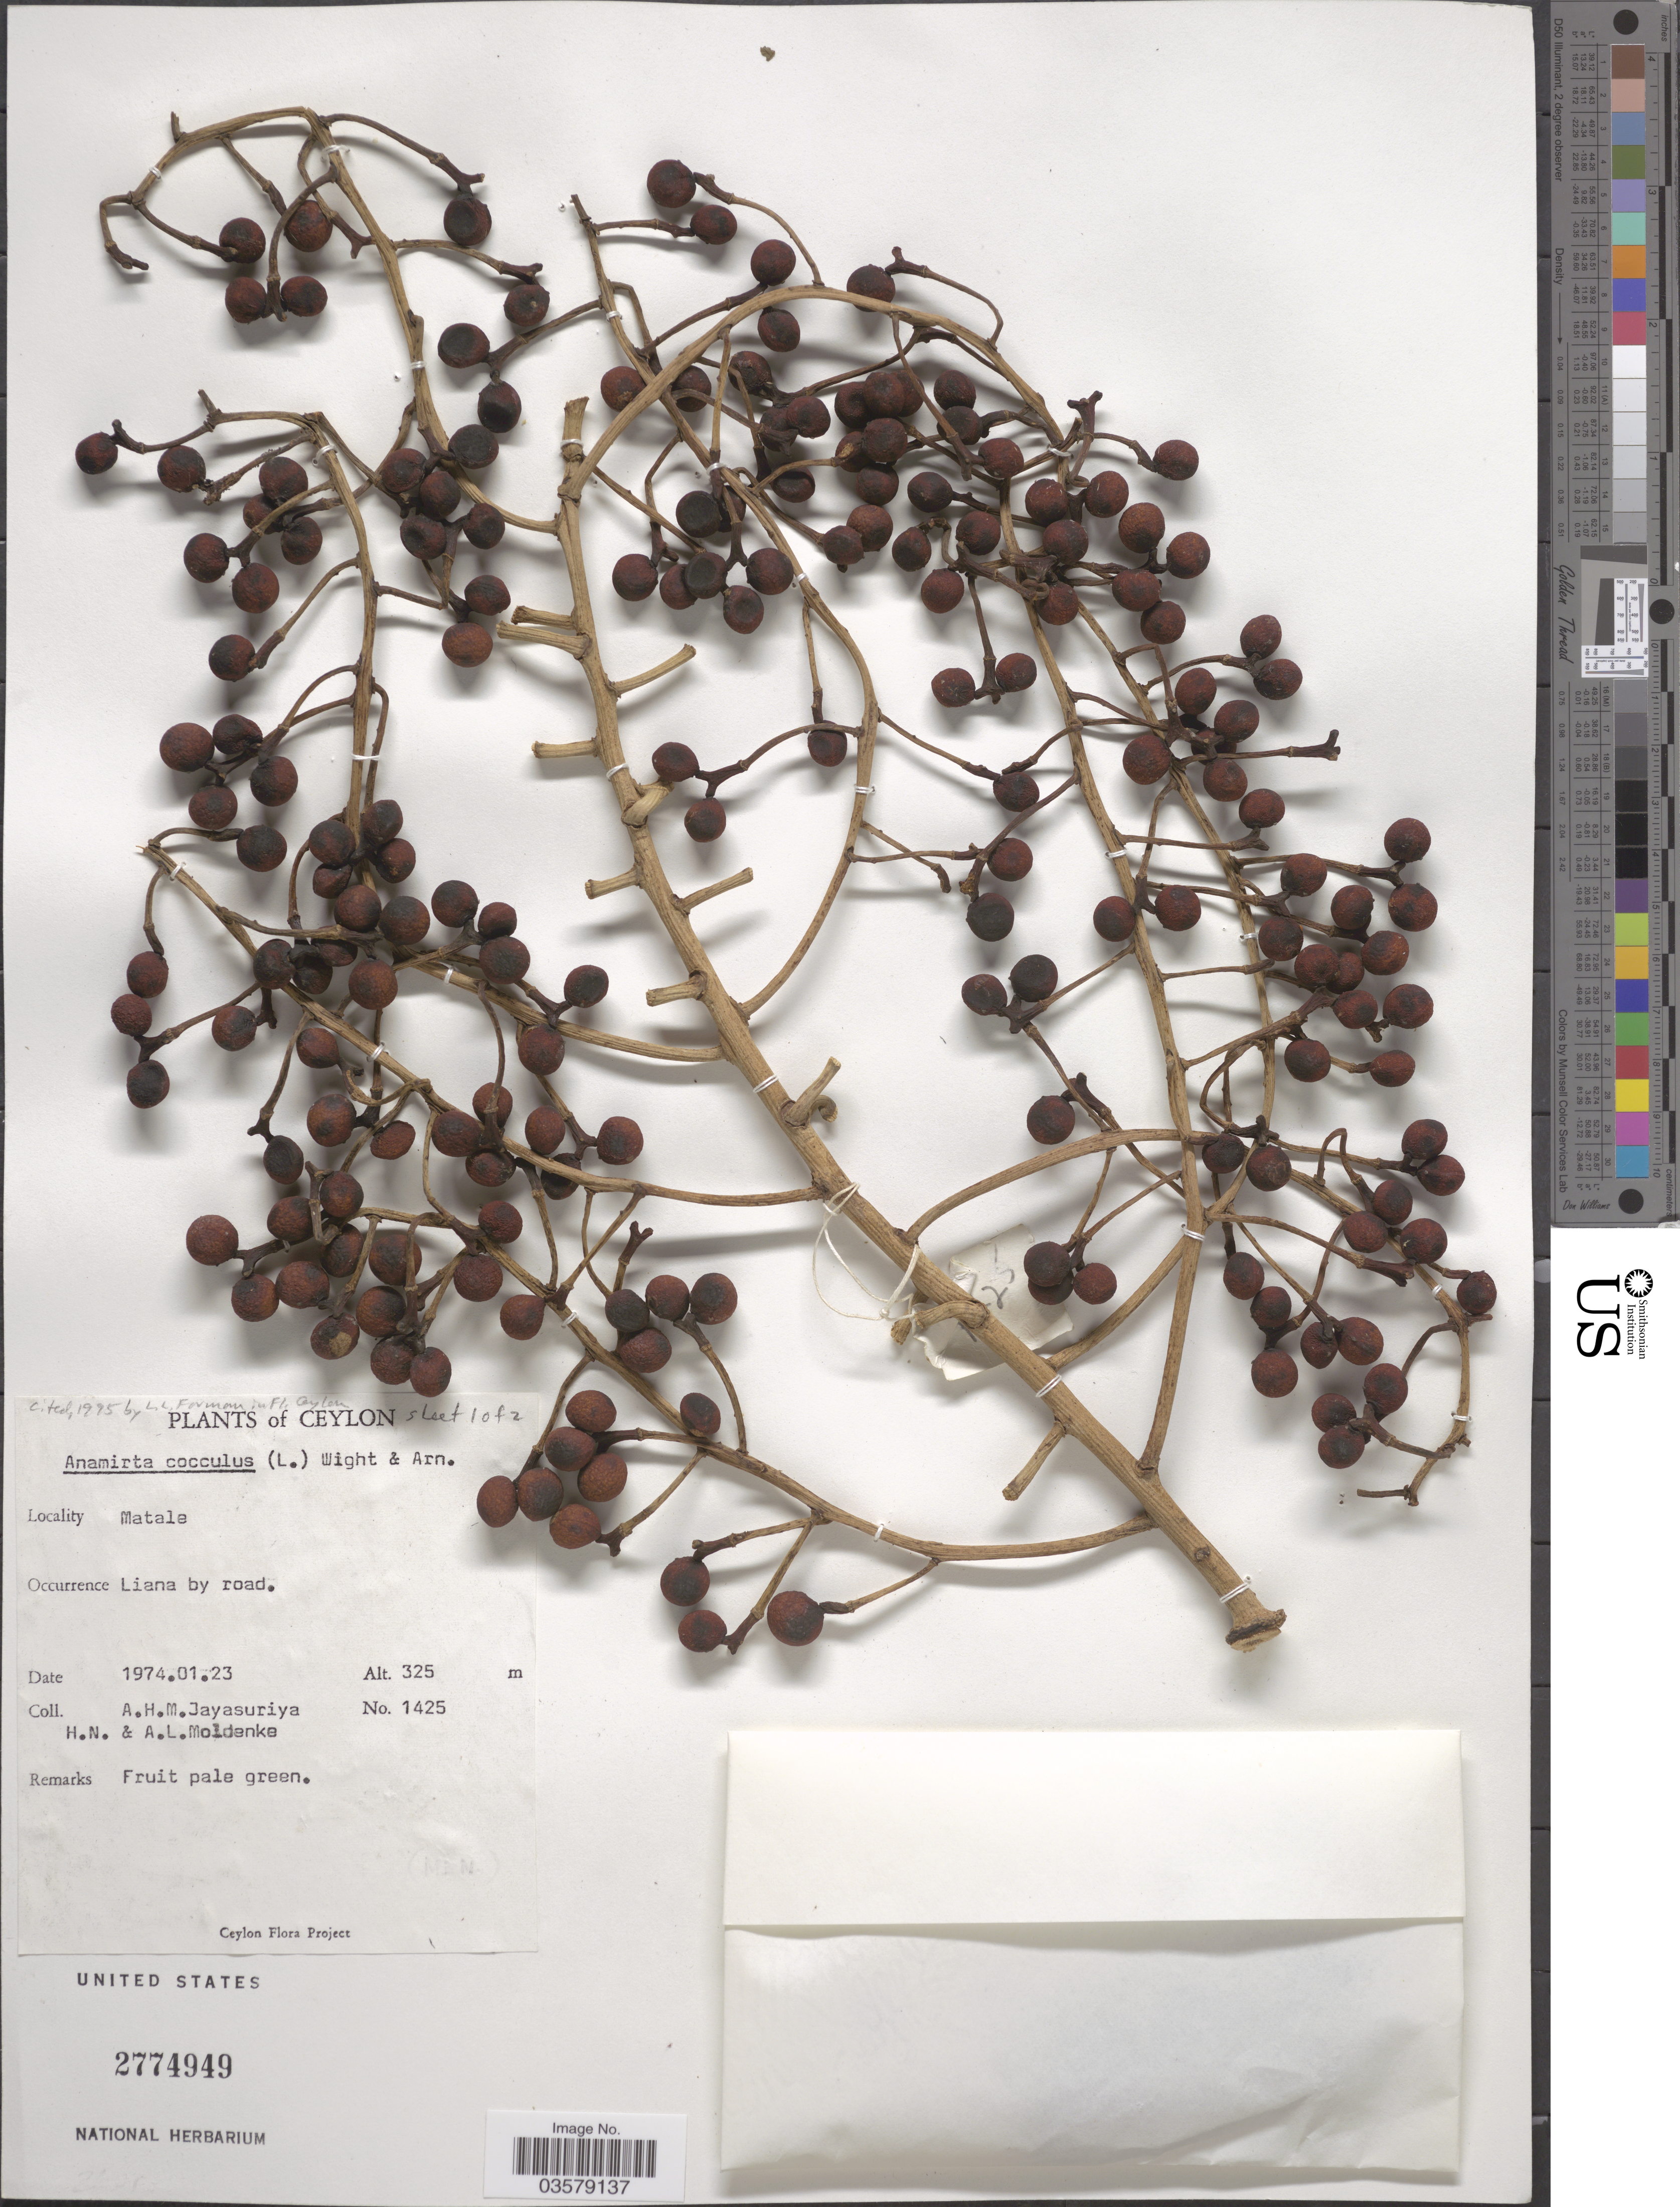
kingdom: Plantae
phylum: Tracheophyta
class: Magnoliopsida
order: Ranunculales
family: Menispermaceae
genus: Anamirta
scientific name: Anamirta cocculus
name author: (L.) Wight & Arn.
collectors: A. H. Jayasuriya, H. N. Moldenke & A. L. Moldenke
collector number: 1425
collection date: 1974-01-23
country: Sri Lanka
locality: Ceylon. Matale.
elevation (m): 325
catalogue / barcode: US 2774949